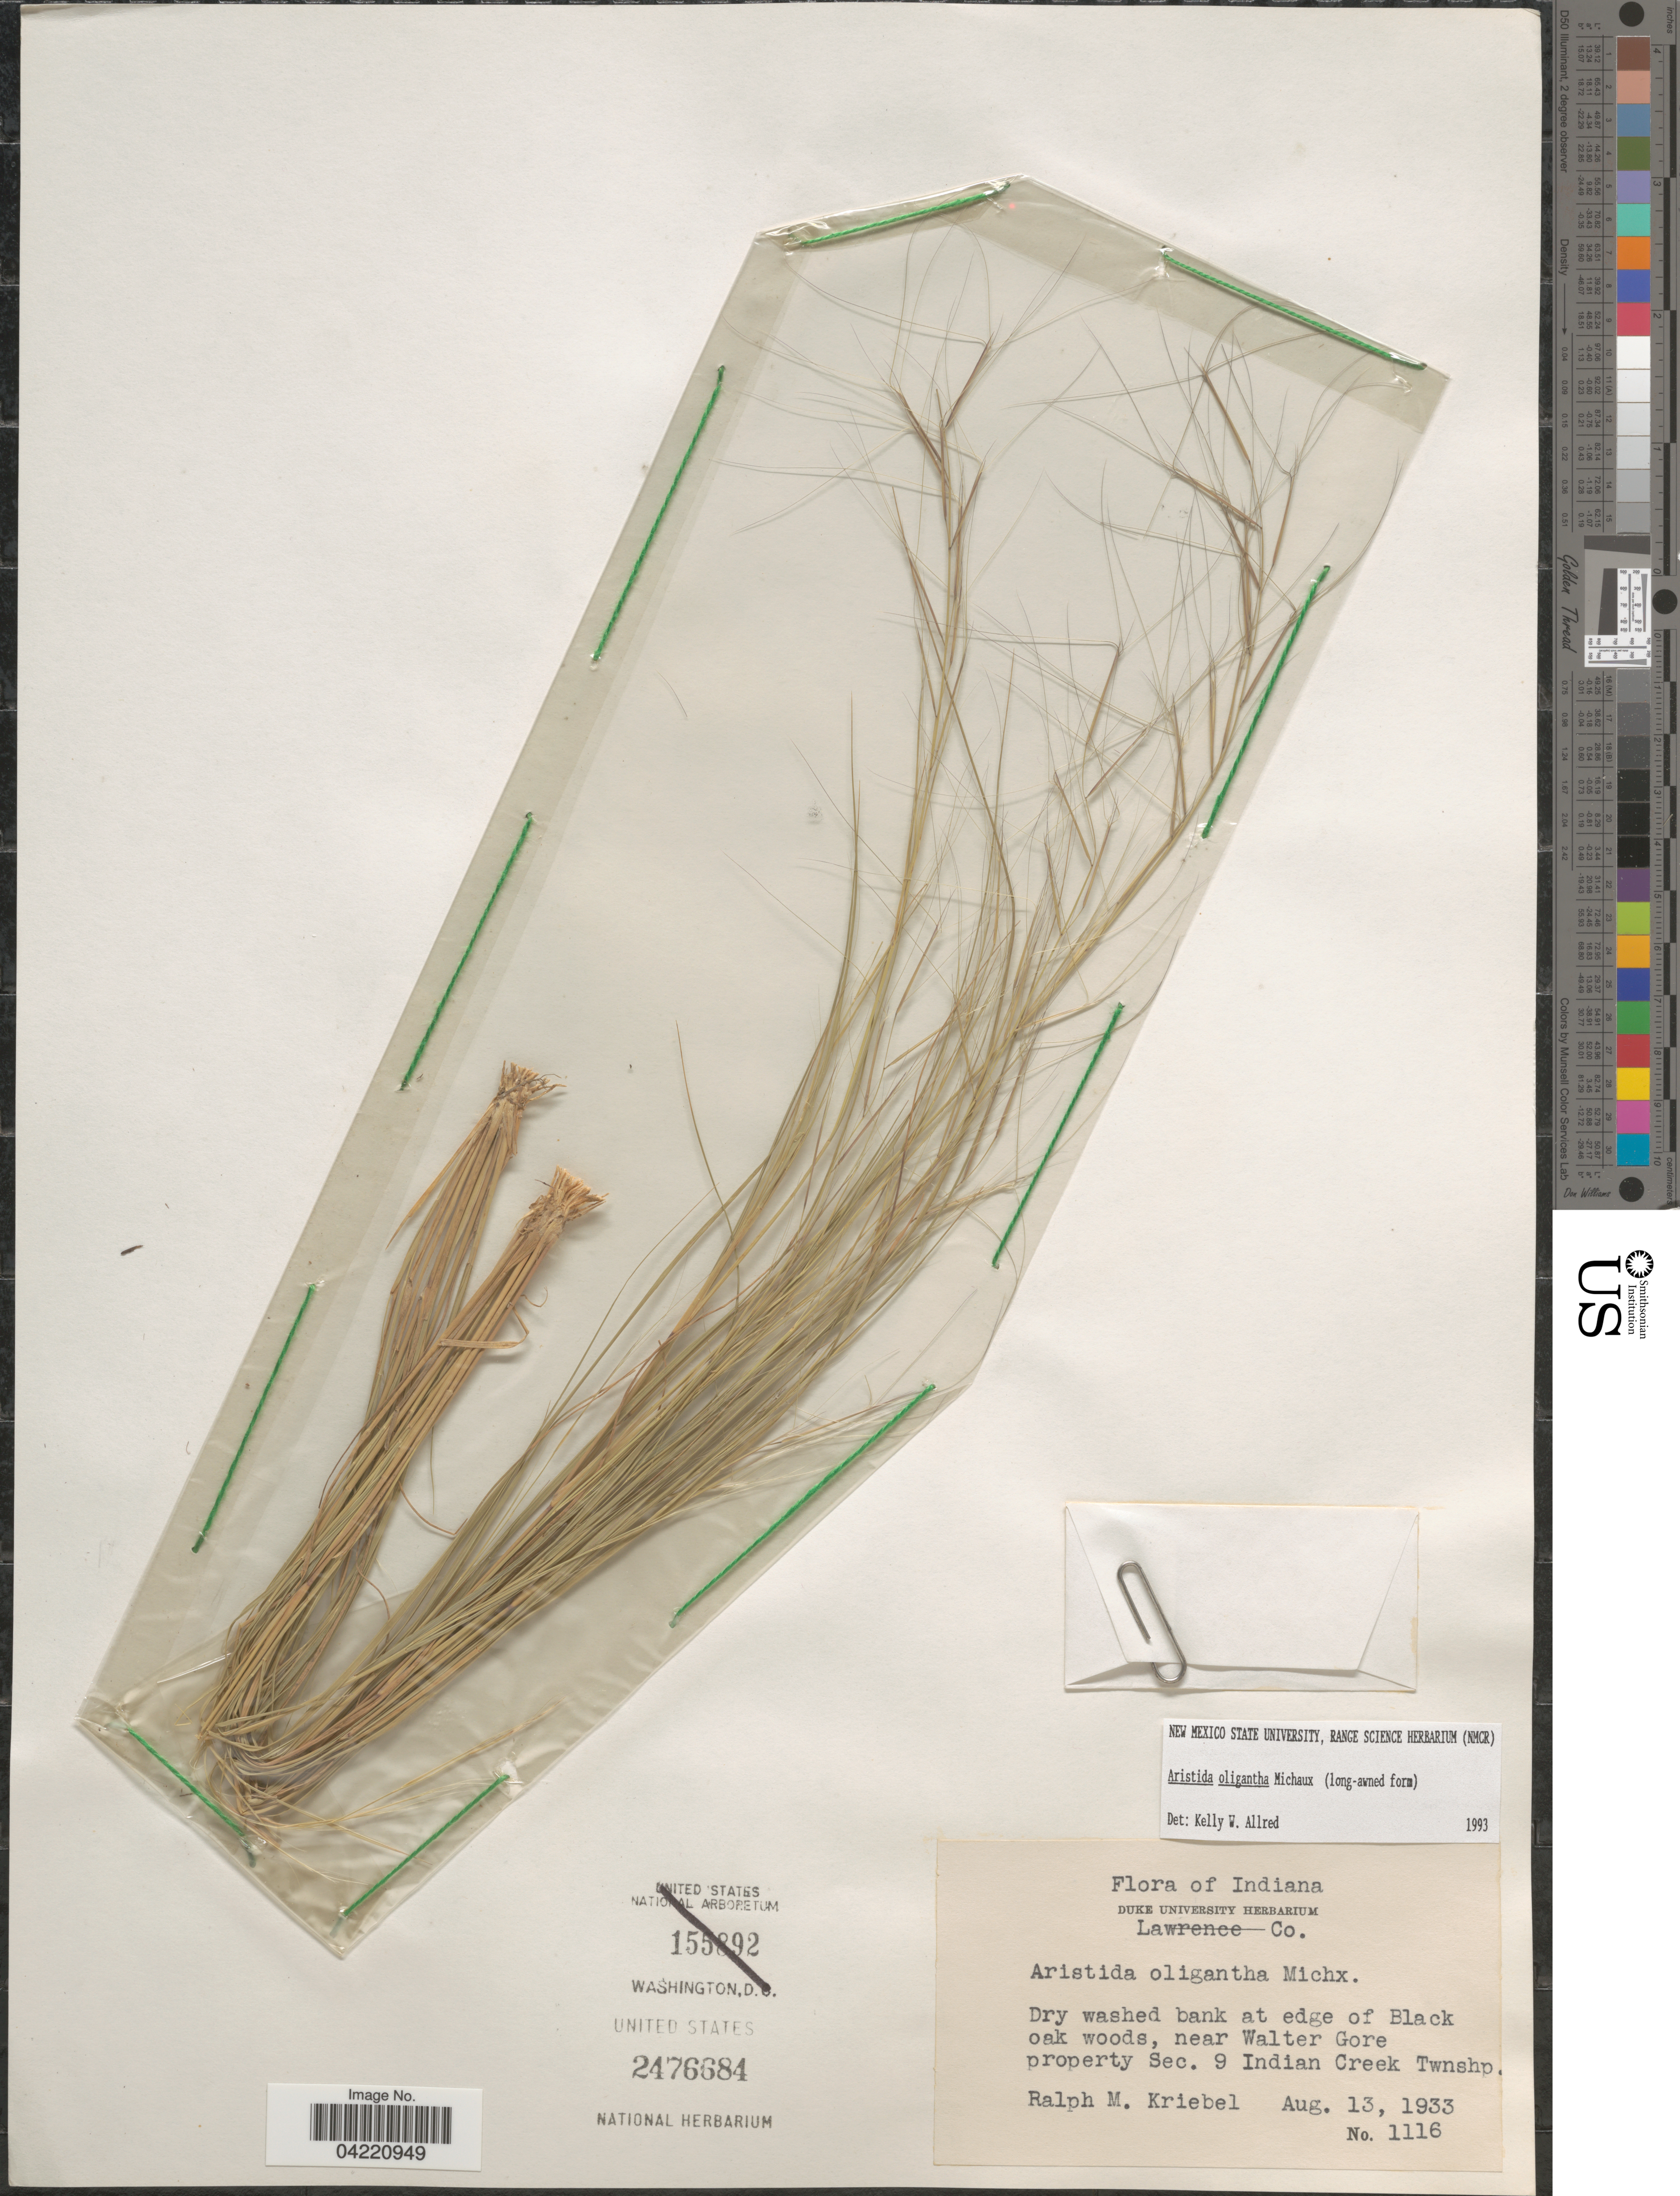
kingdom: Plantae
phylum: Tracheophyta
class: Liliopsida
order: Poales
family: Poaceae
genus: Aristida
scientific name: Aristida oligantha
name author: Michx.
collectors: R. M. Kriebel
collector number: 1116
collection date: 1933-08-13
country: United States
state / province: Indiana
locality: Dry washed bank at edge of Black oak woods, near Walter Gore property Sec. 9 Indian Creek Twnshp.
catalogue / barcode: US 2476684